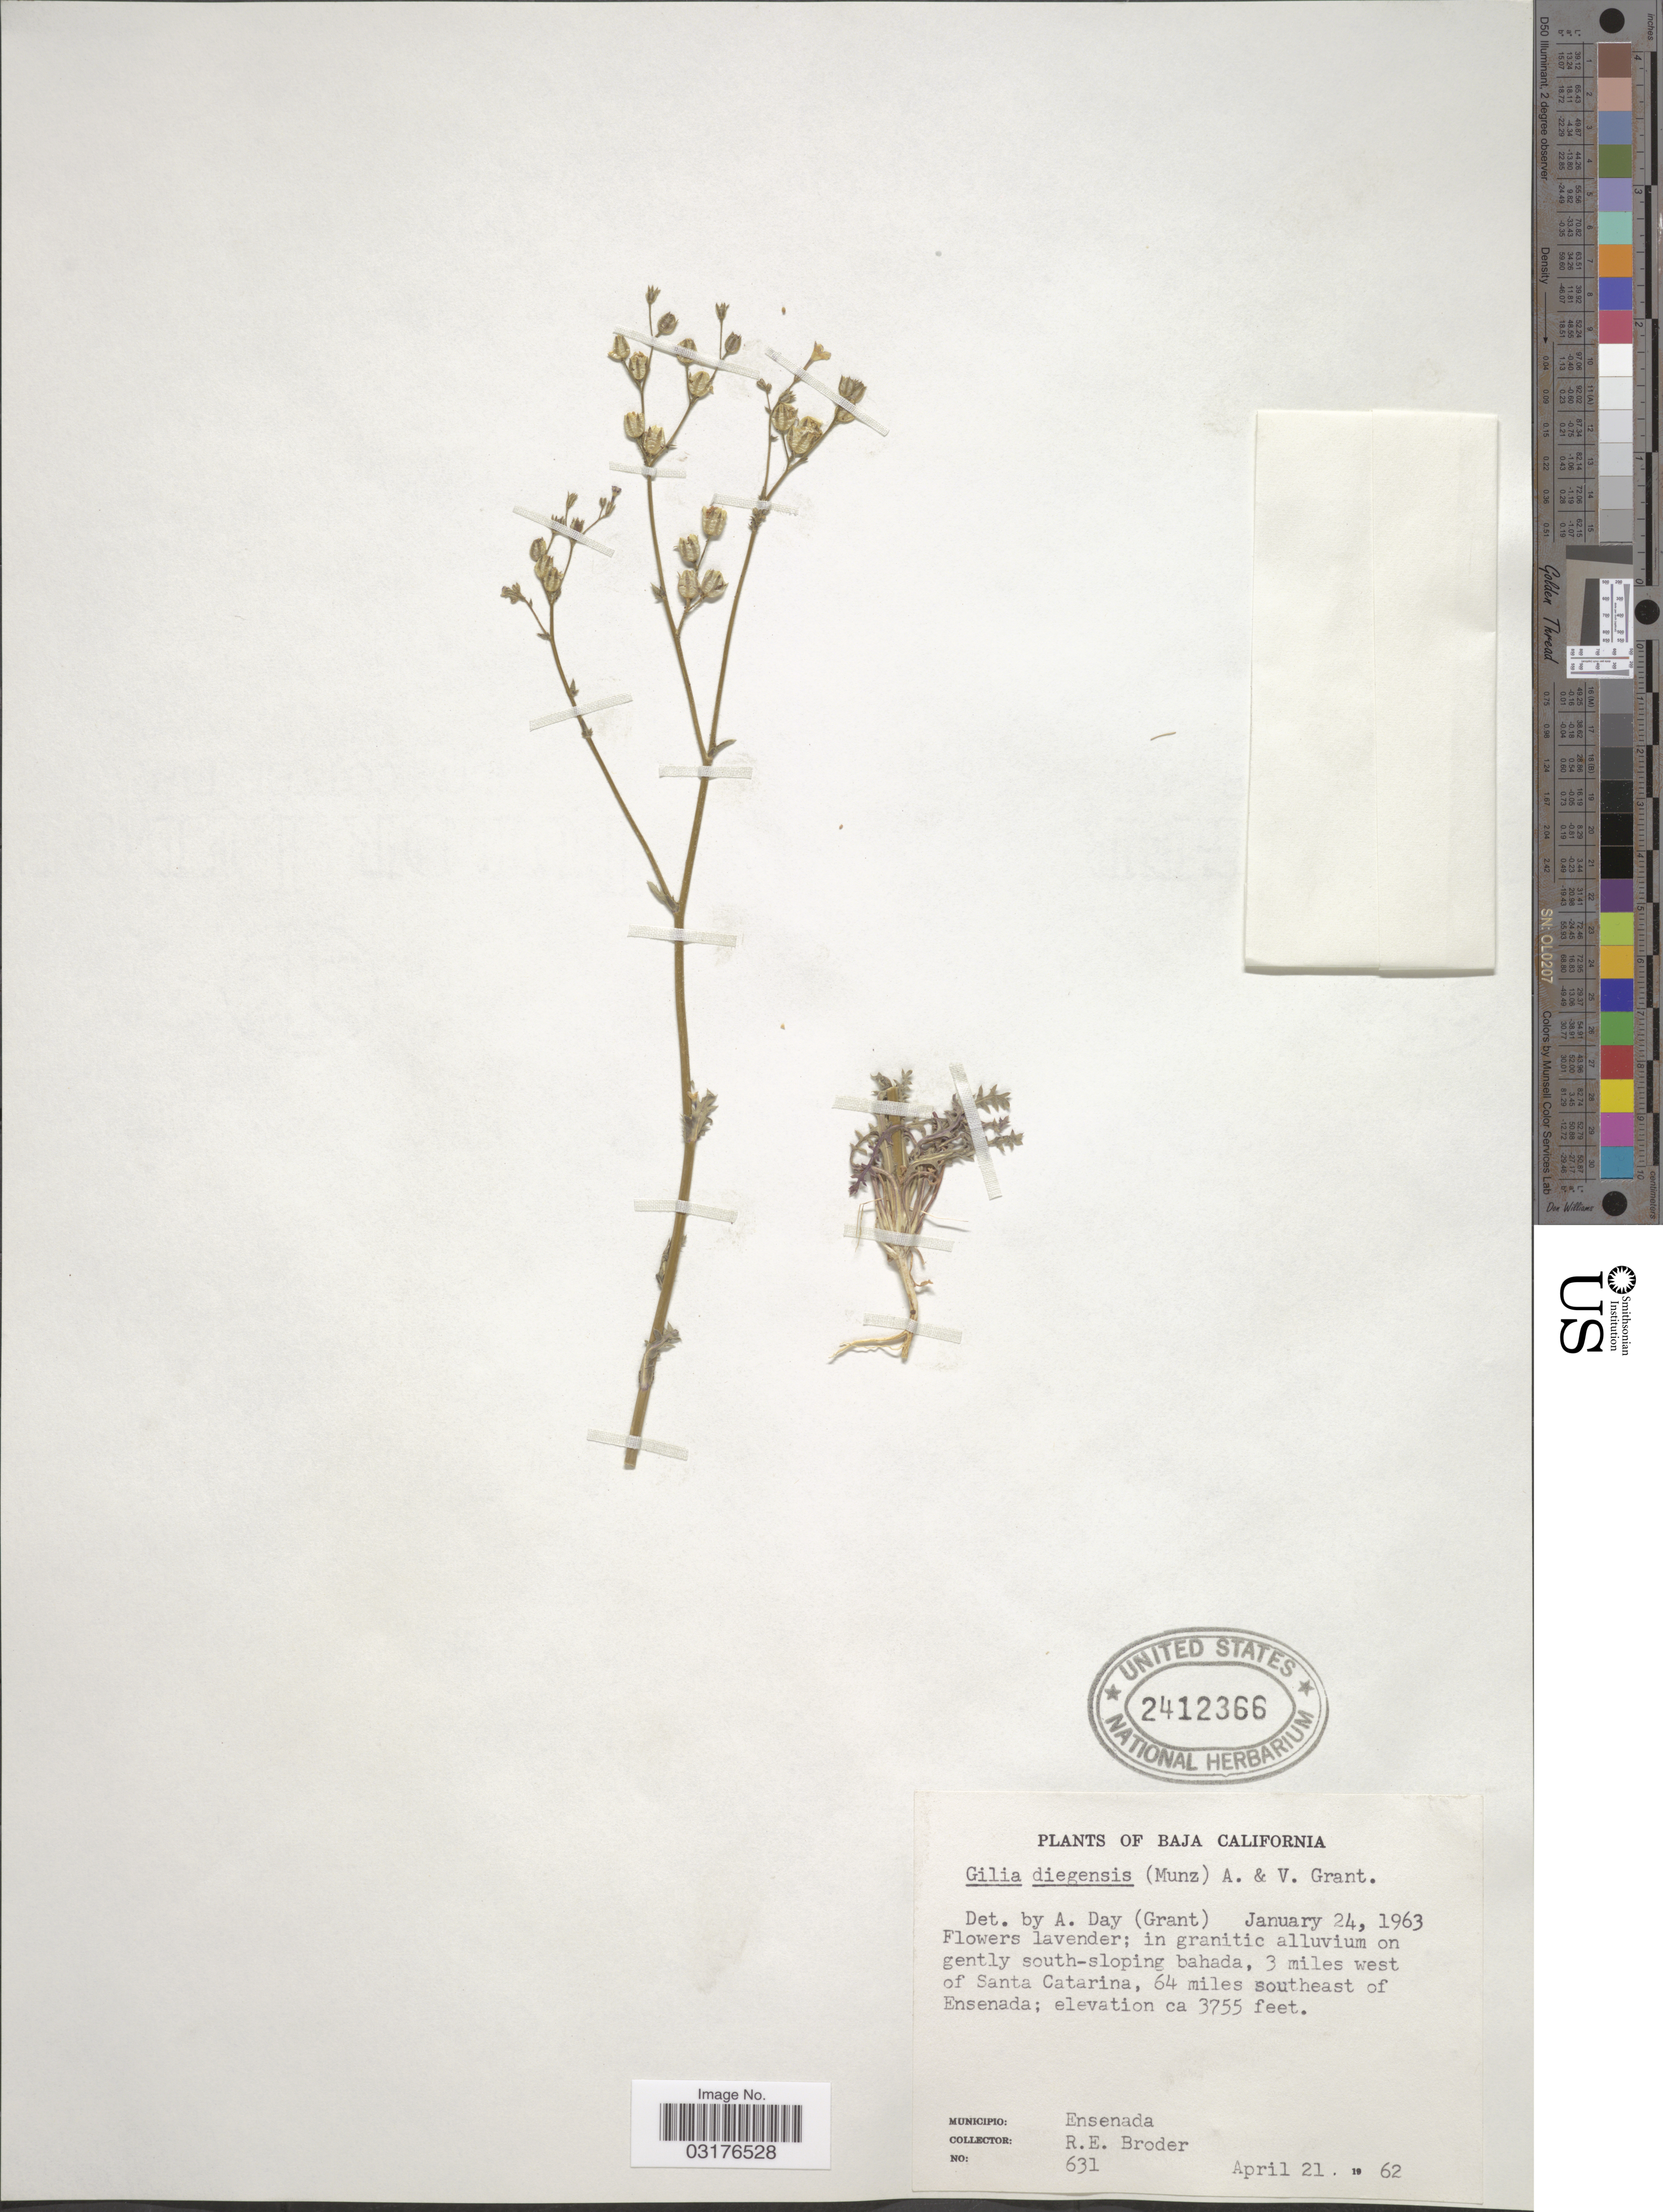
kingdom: Plantae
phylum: Tracheophyta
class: Magnoliopsida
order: Ericales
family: Polemoniaceae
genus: Gilia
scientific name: Gilia diegensis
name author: (Munz) A.D. Grant & V.E. Grant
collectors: R. Broder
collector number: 631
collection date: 1962-04-21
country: Mexico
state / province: Baja California Norte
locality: On gently south-sloping bahada, 3 miles west of Santa Catarina, 64 miles southeast of Ensenada. Municipio: Ensenada.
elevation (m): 1145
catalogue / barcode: US 2412366